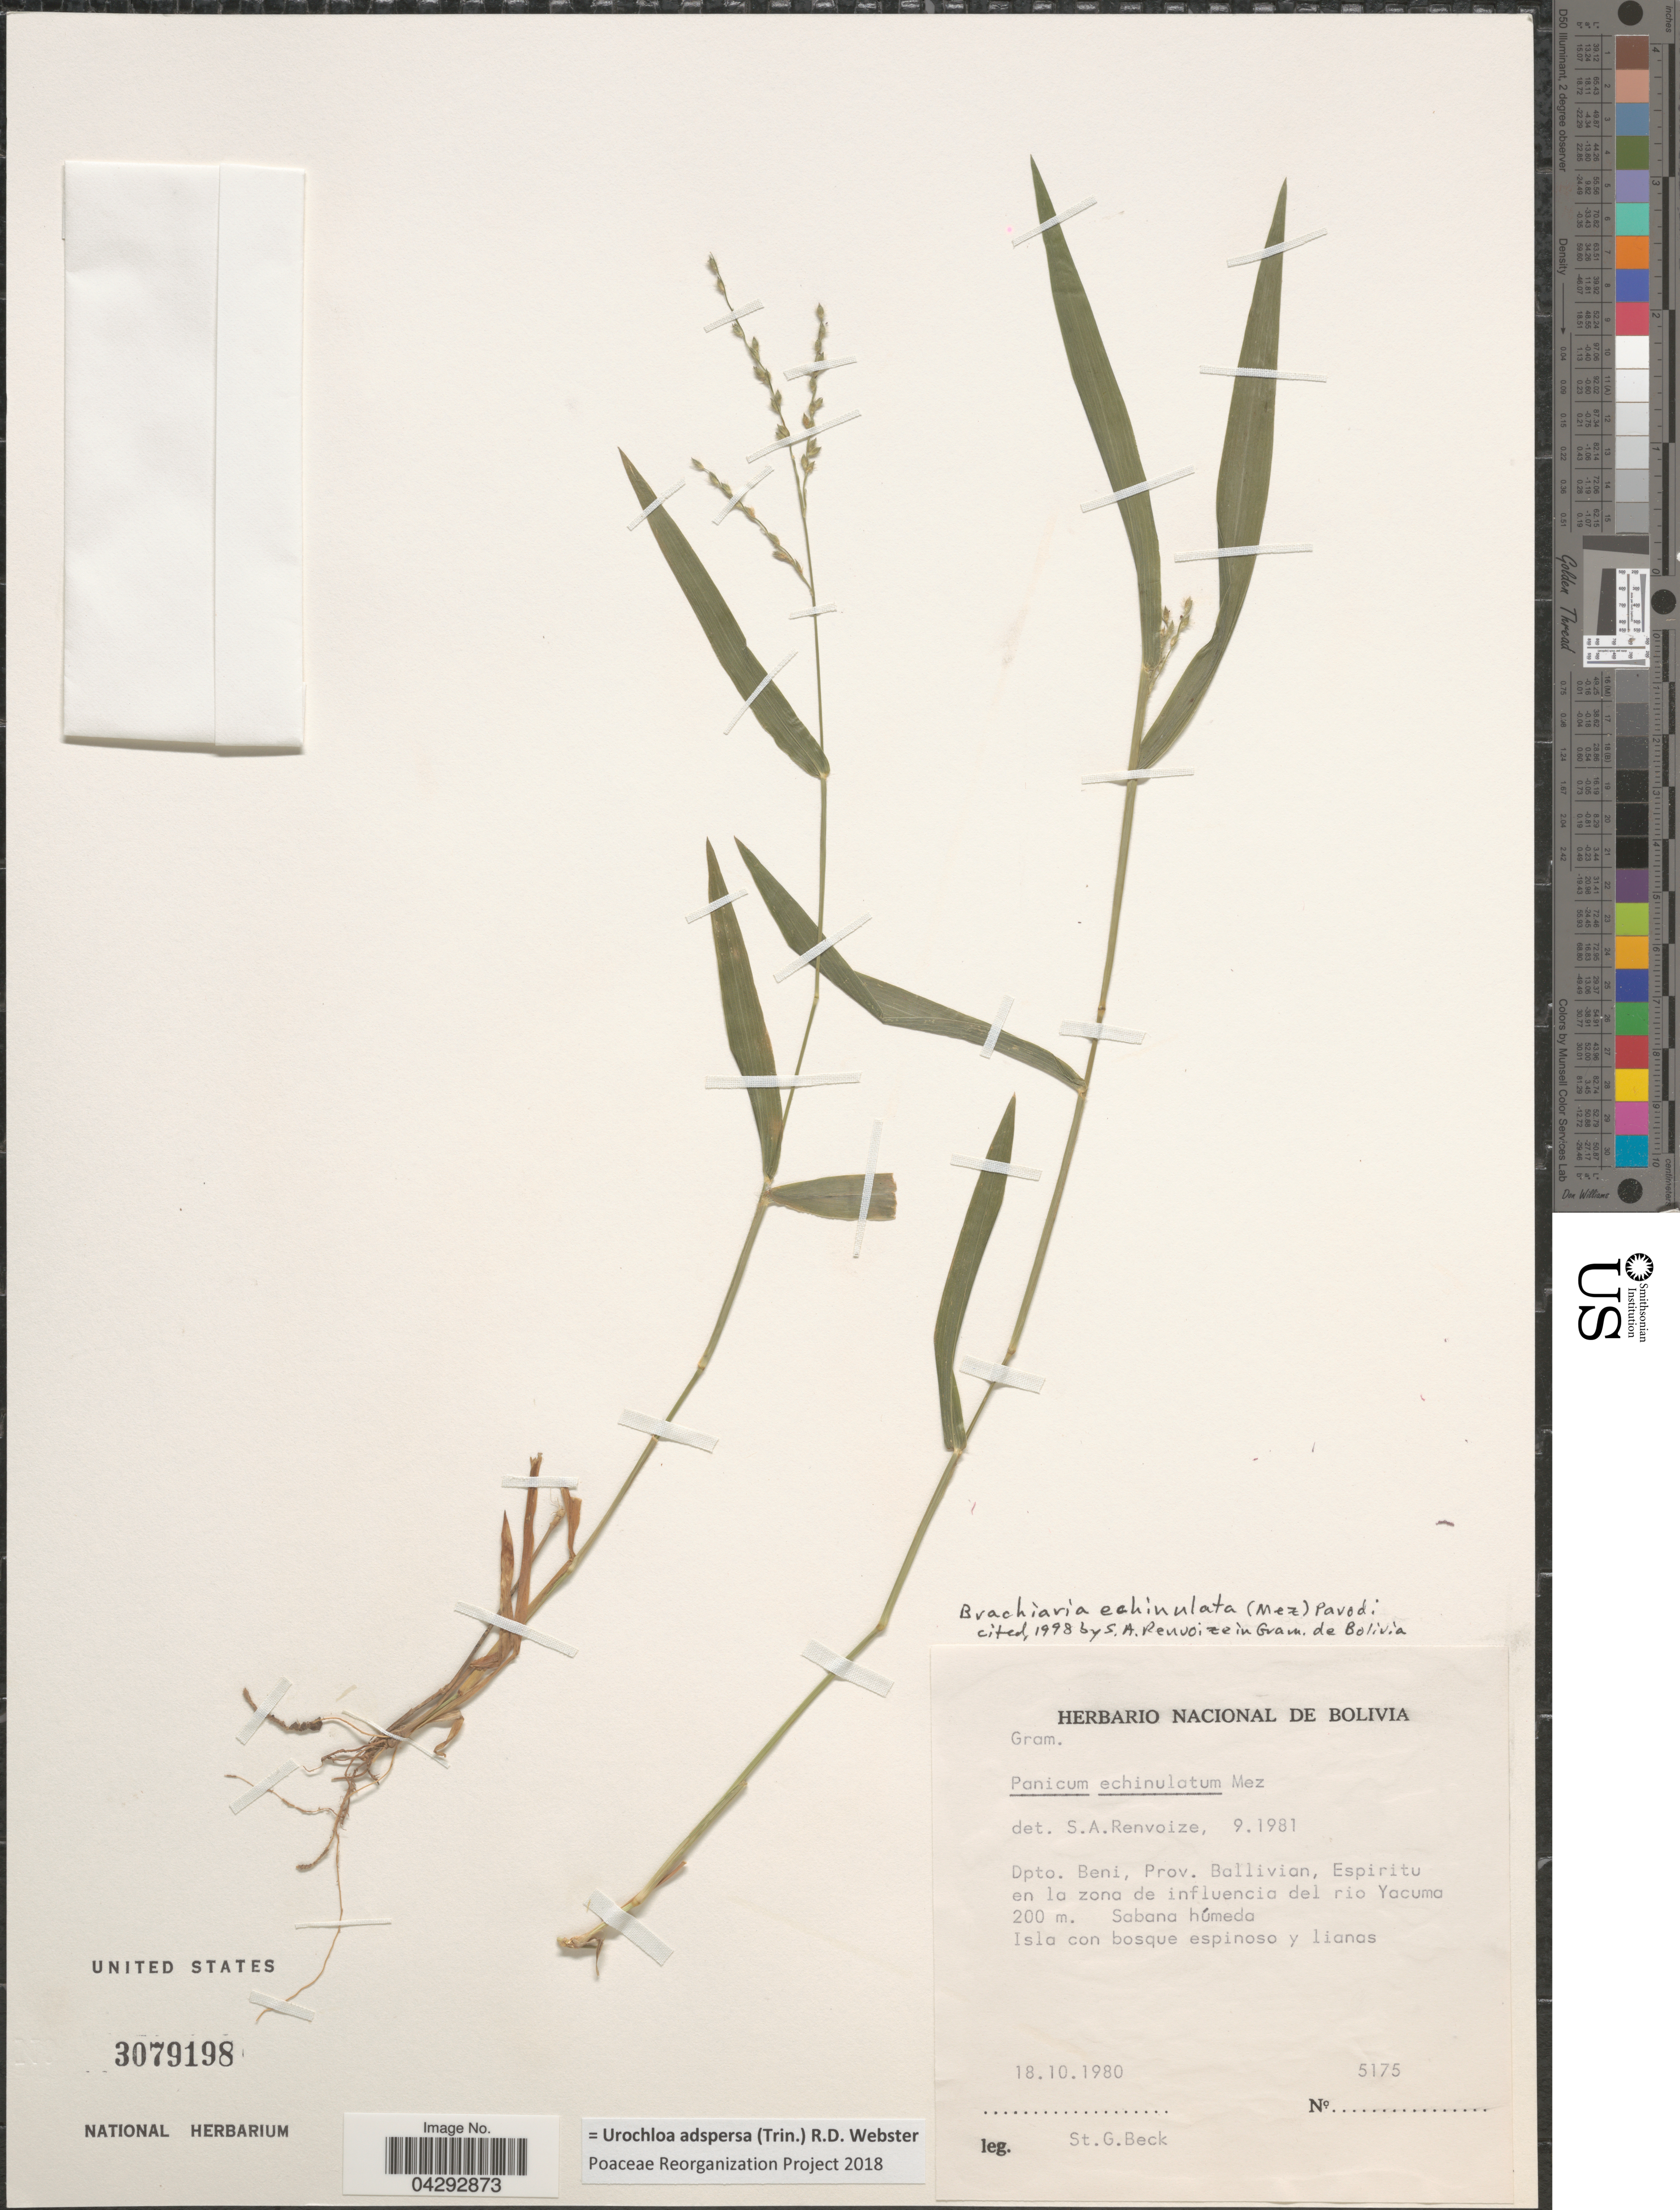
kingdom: Plantae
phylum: Tracheophyta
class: Liliopsida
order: Poales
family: Poaceae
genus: Urochloa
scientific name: Urochloa adspersa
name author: (Trin.) R.D. Webster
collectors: S. G. Beck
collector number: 5175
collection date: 1980-10-18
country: Bolivia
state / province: Beni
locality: Dpto. Beni, Prov. Ballivian, Espiritu en la zona de influencia del rio Yacuma.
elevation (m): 200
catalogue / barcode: US 3079198